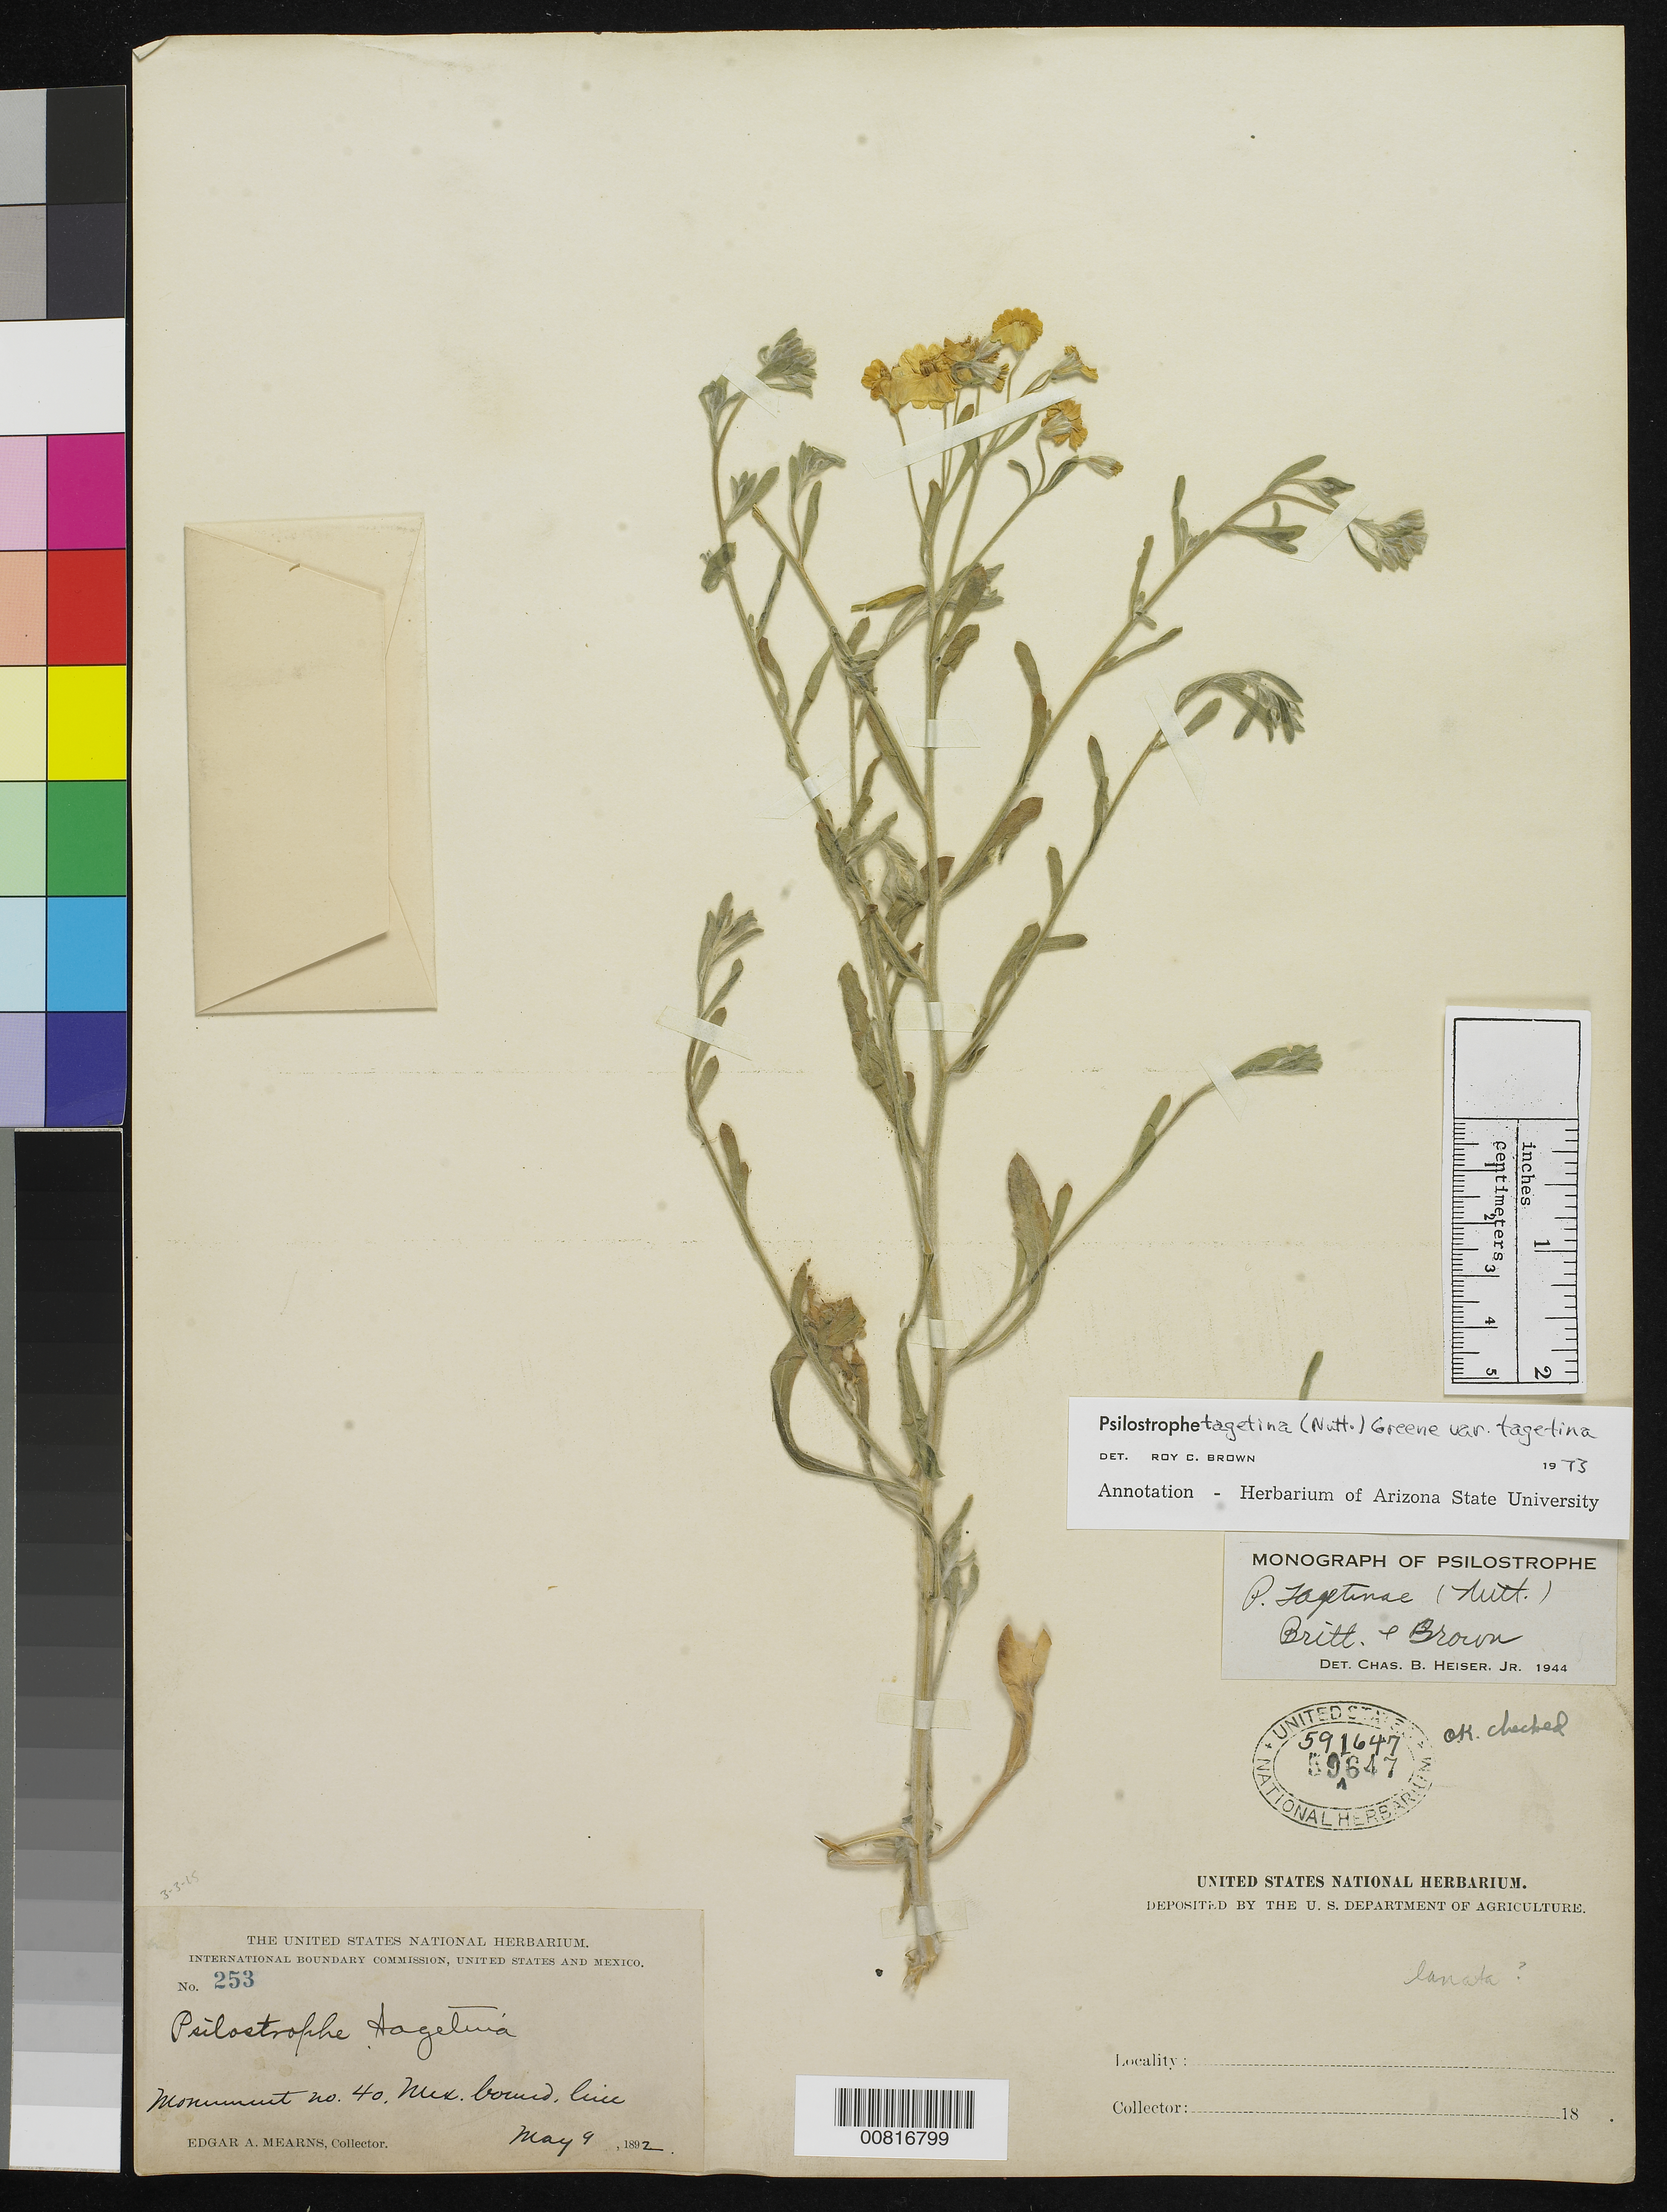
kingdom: Plantae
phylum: Tracheophyta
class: Magnoliopsida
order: Asterales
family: Asteraceae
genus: Psilostrophe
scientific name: Psilostrophe tagetina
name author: (Nutt.) Greene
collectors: E. A. Mearns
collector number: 253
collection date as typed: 09 May 1892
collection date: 1892-05-09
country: United States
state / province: New Mexico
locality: Upper corner monument 40 (T29S R13-14W) located at the northeast corner of the "bootheel" of New Mexico. Parallel 31°47'. Mexican boundery Line.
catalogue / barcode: US 591647